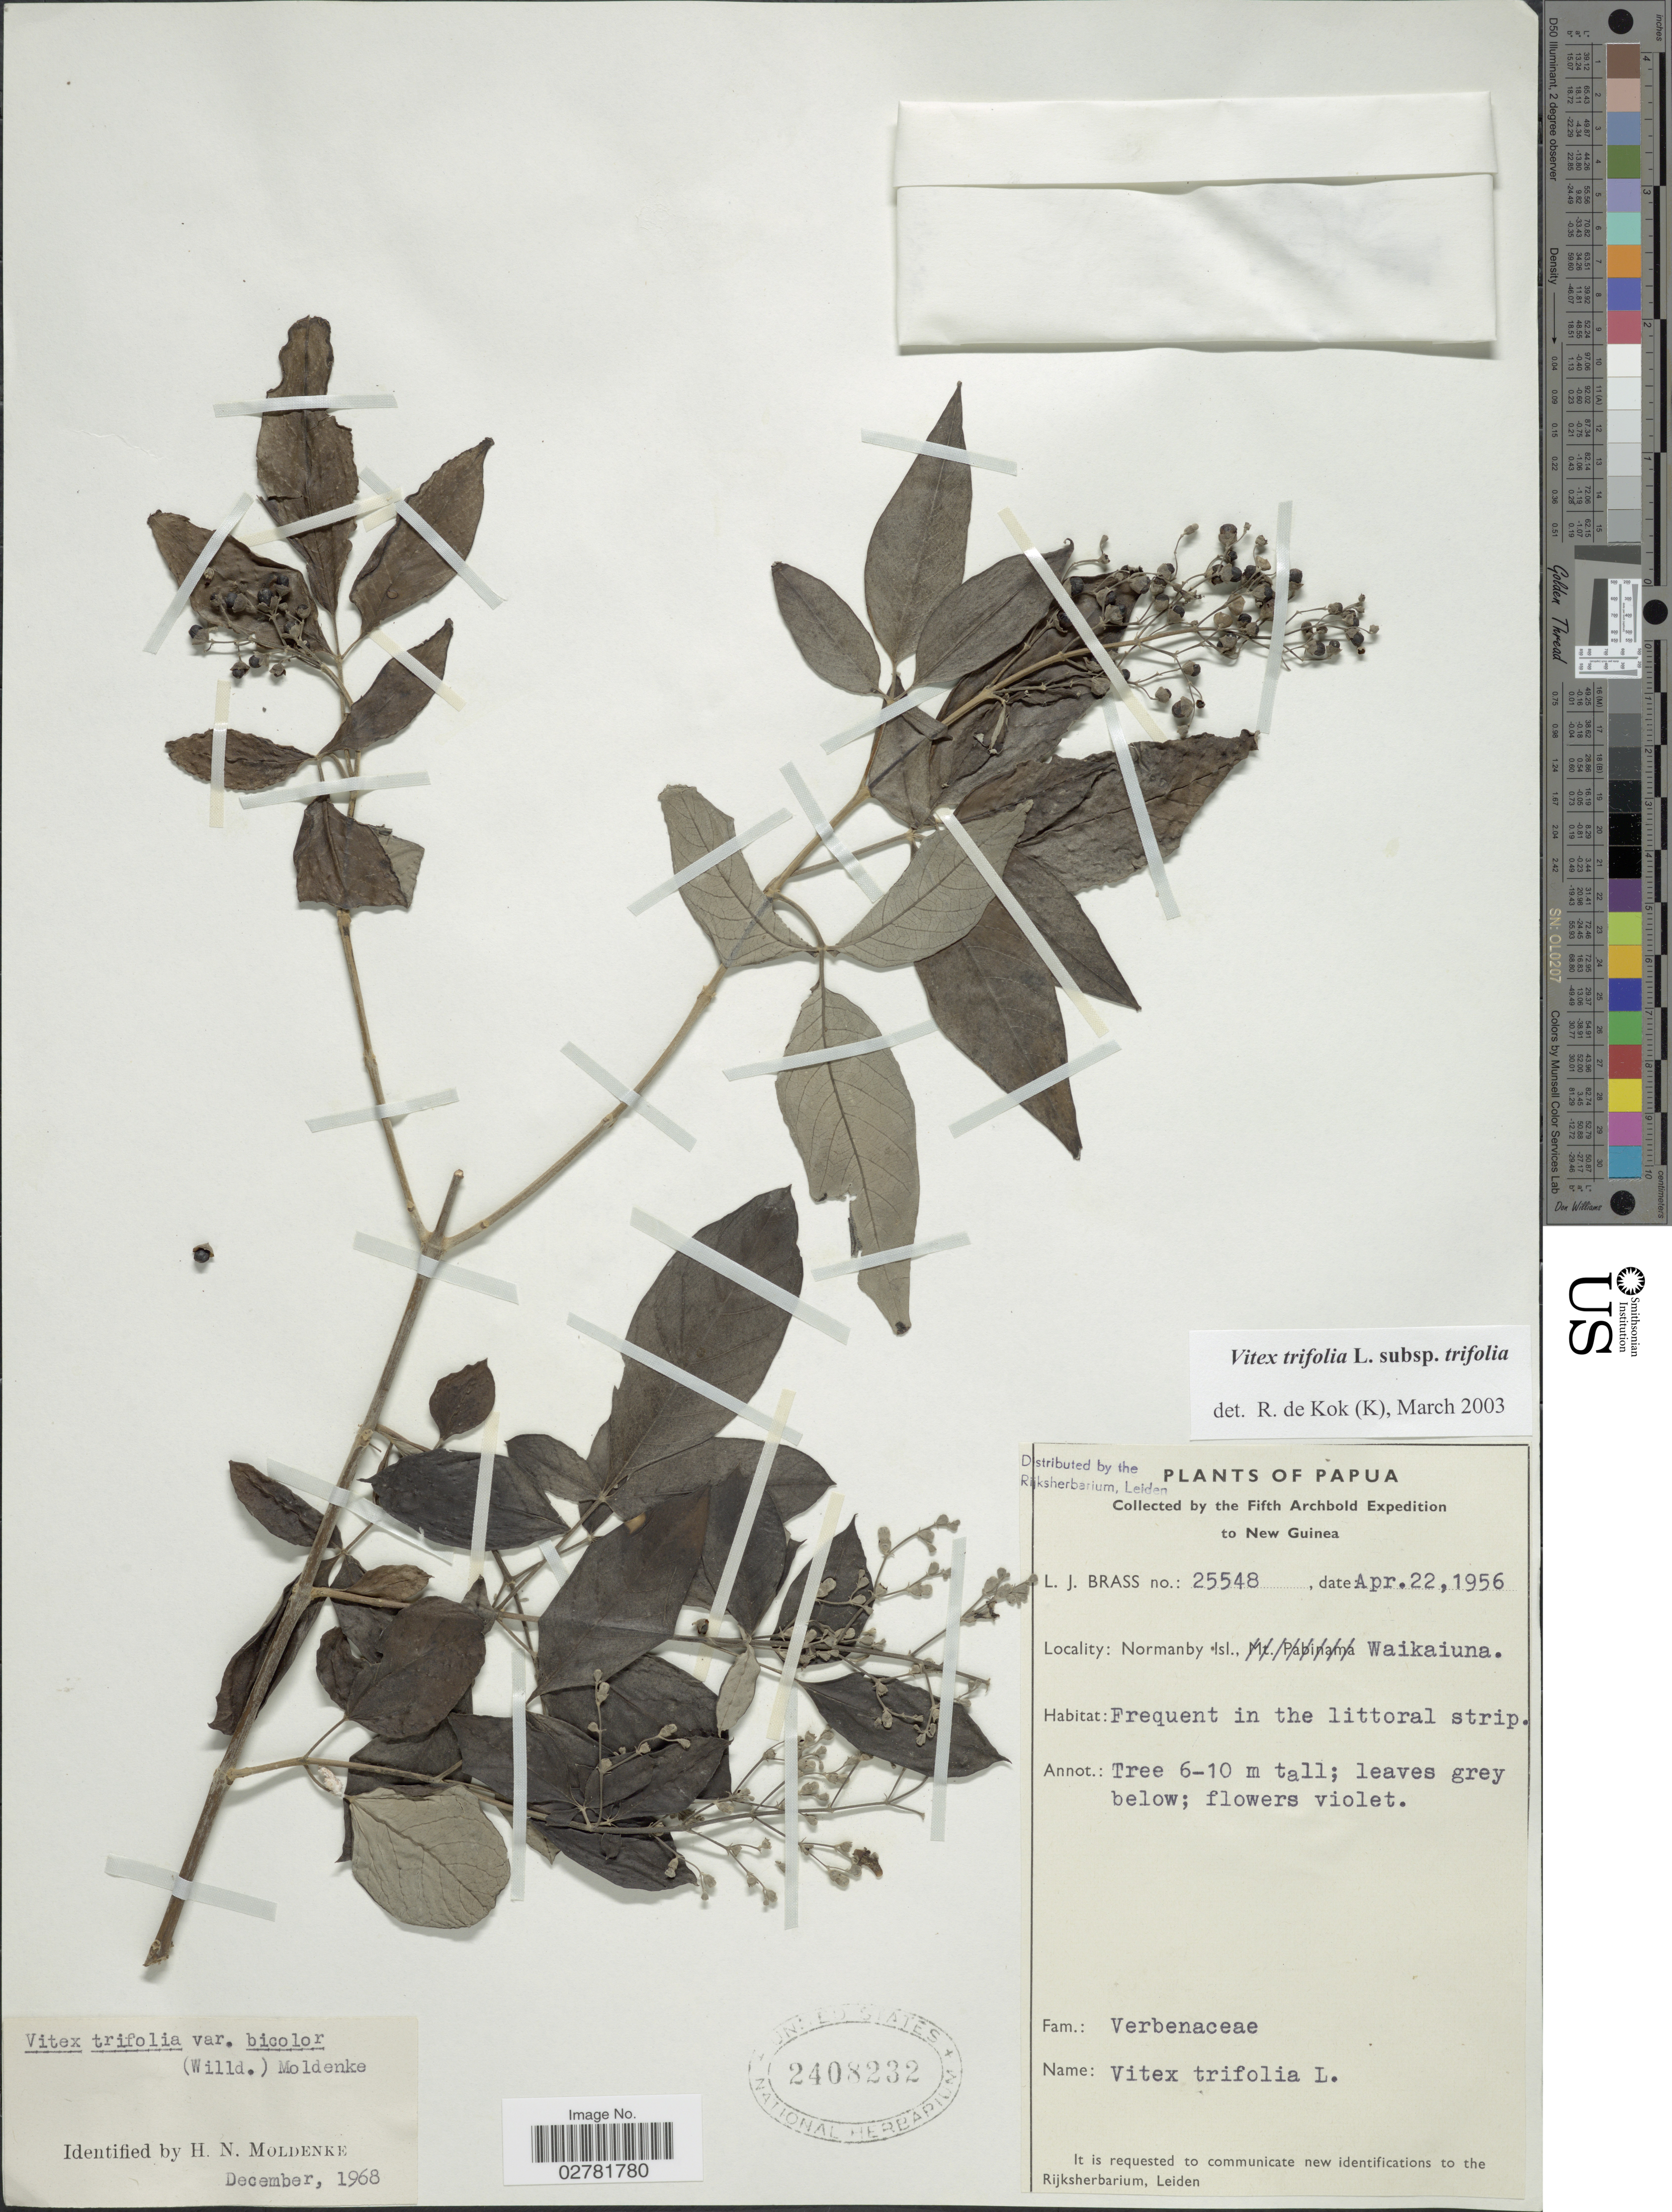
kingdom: Plantae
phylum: Tracheophyta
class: Magnoliopsida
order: Lamiales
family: Lamiaceae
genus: Vitex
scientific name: Vitex trifolia var. trifolia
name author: L.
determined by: Kok, R. de, (K)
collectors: L. J. Brass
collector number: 25548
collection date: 1956-04-22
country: Papua New Guinea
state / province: Milne Bay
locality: Papua. New Guinea. Normanby Isl., Waikaiuna.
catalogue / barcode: US 2408232